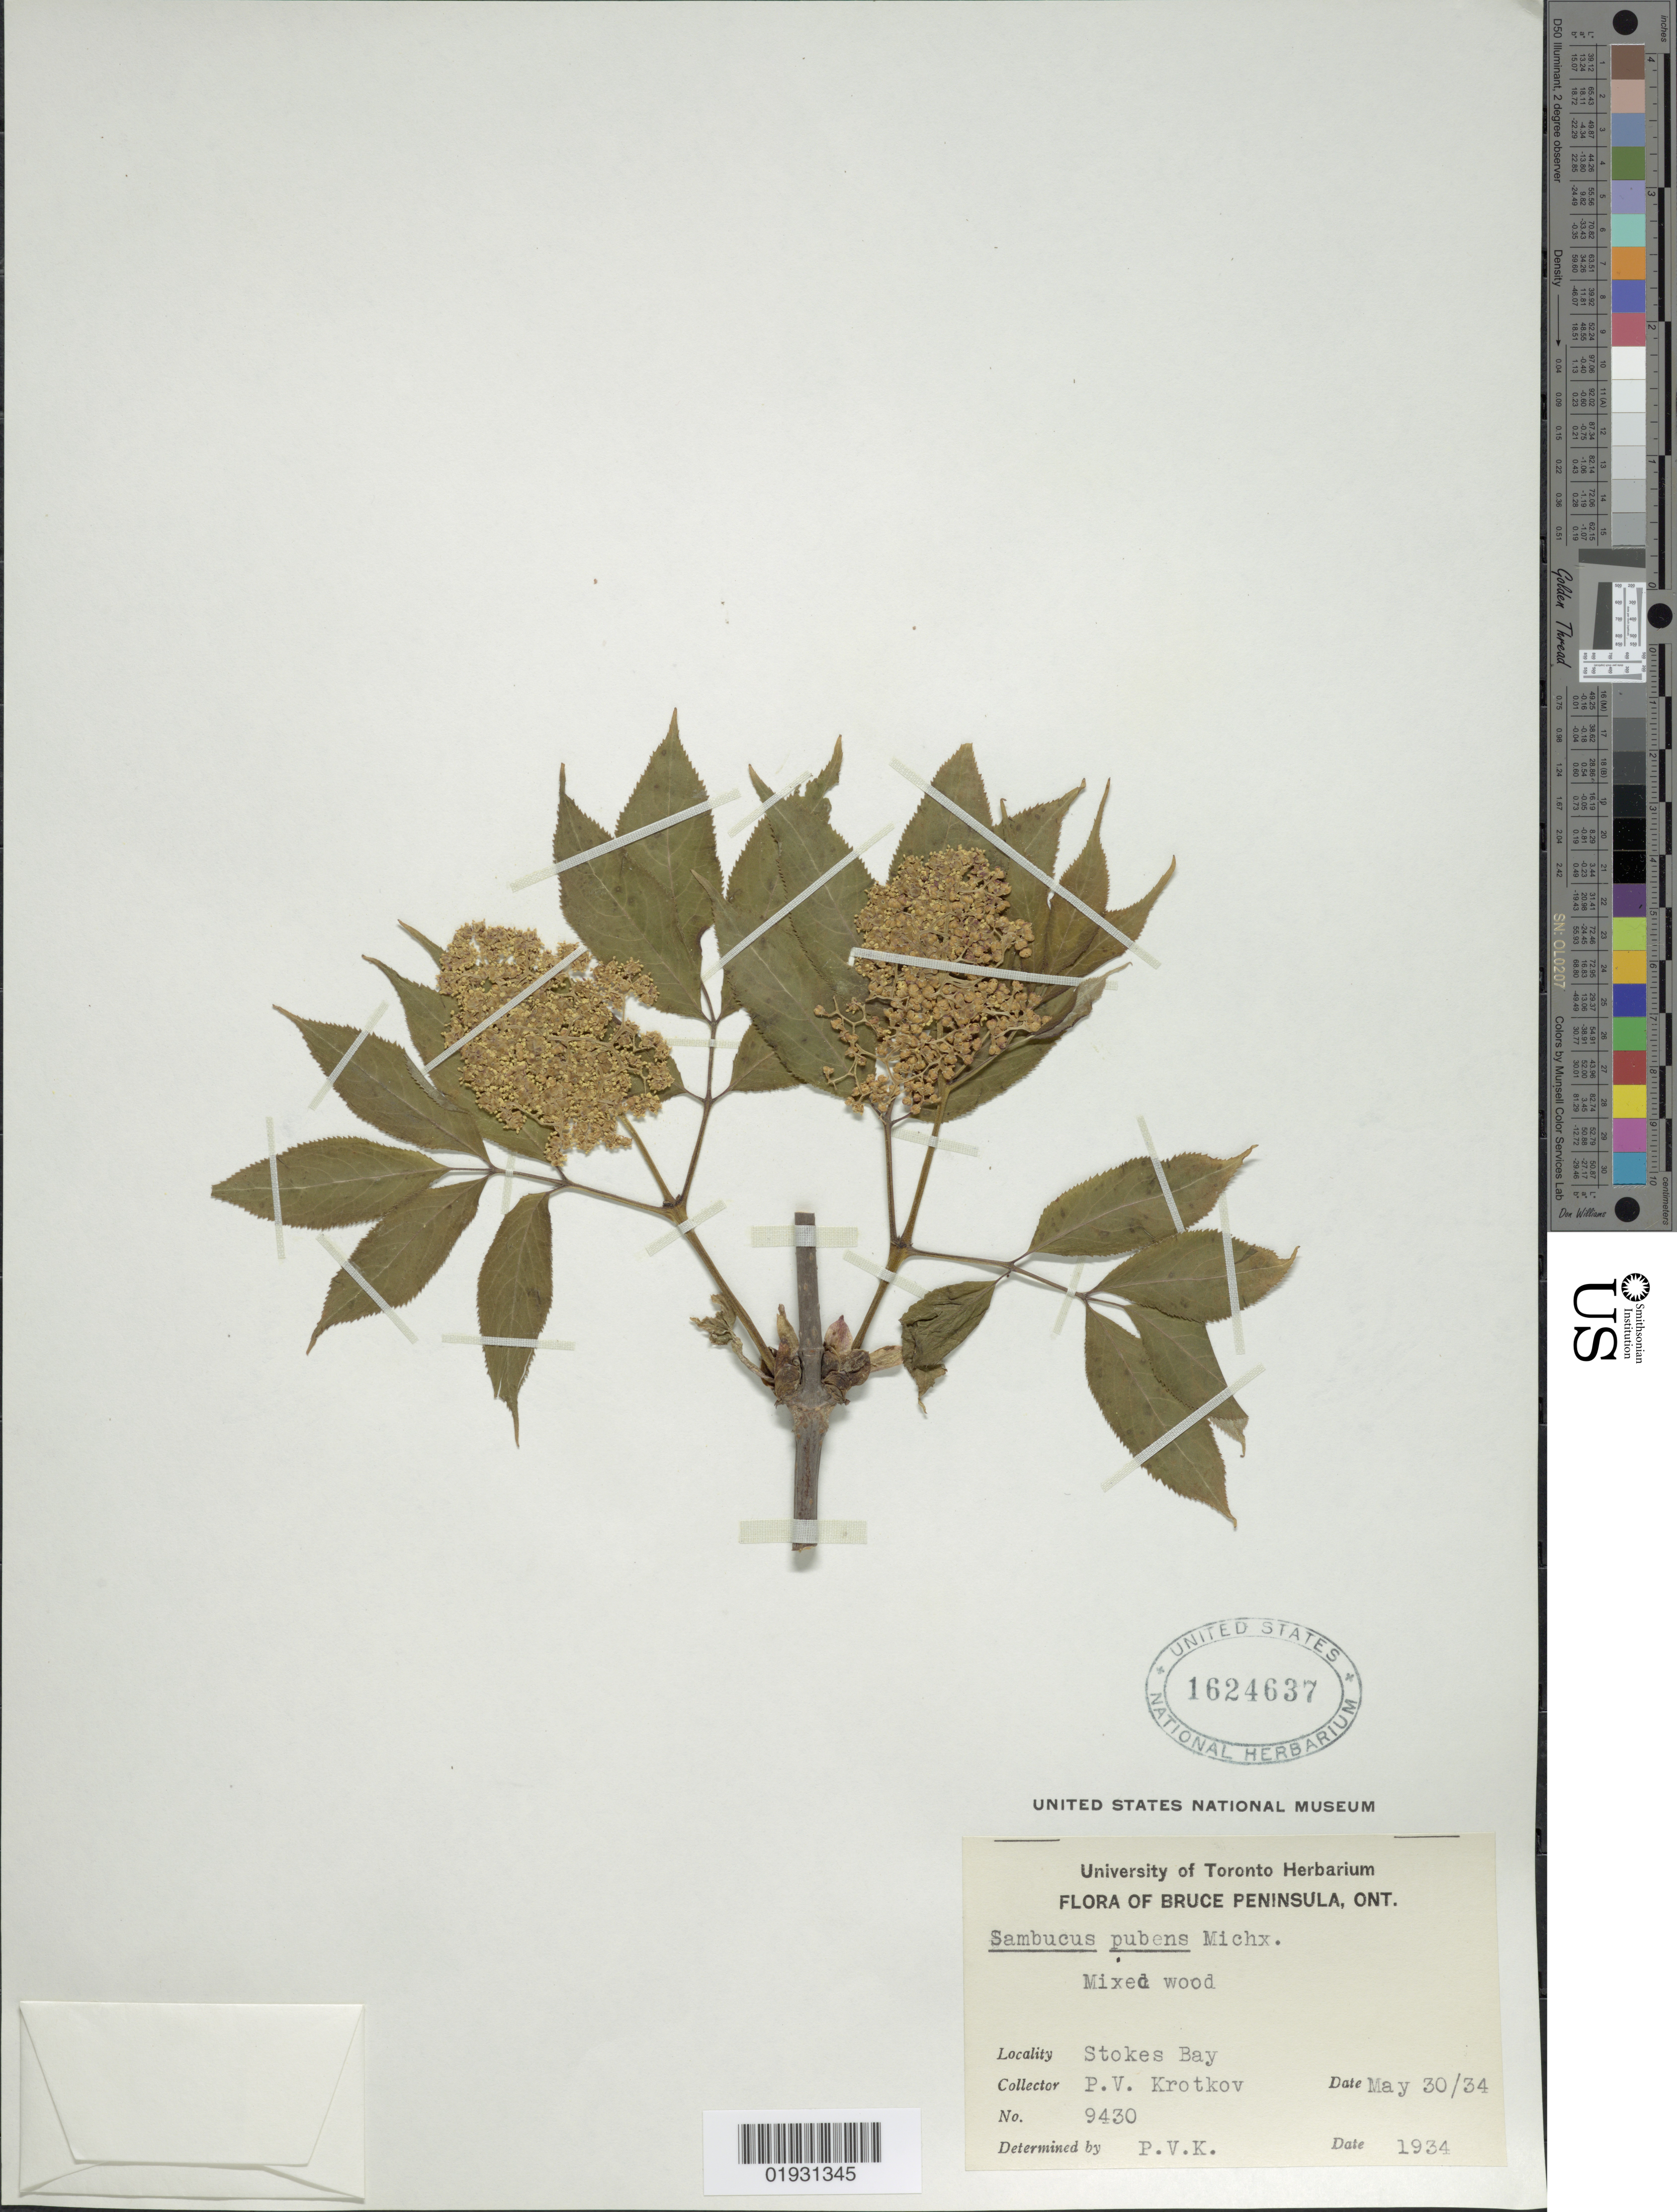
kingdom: Plantae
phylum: Tracheophyta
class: Magnoliopsida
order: Dipsacales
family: Viburnaceae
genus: Sambucus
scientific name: Sambucus racemosa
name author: L.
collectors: P. V. Krotkov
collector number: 9430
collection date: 1934-05-30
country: Canada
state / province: Ontario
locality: Bruce Peninsula, Ont., Stokes Bay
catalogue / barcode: US 1624637